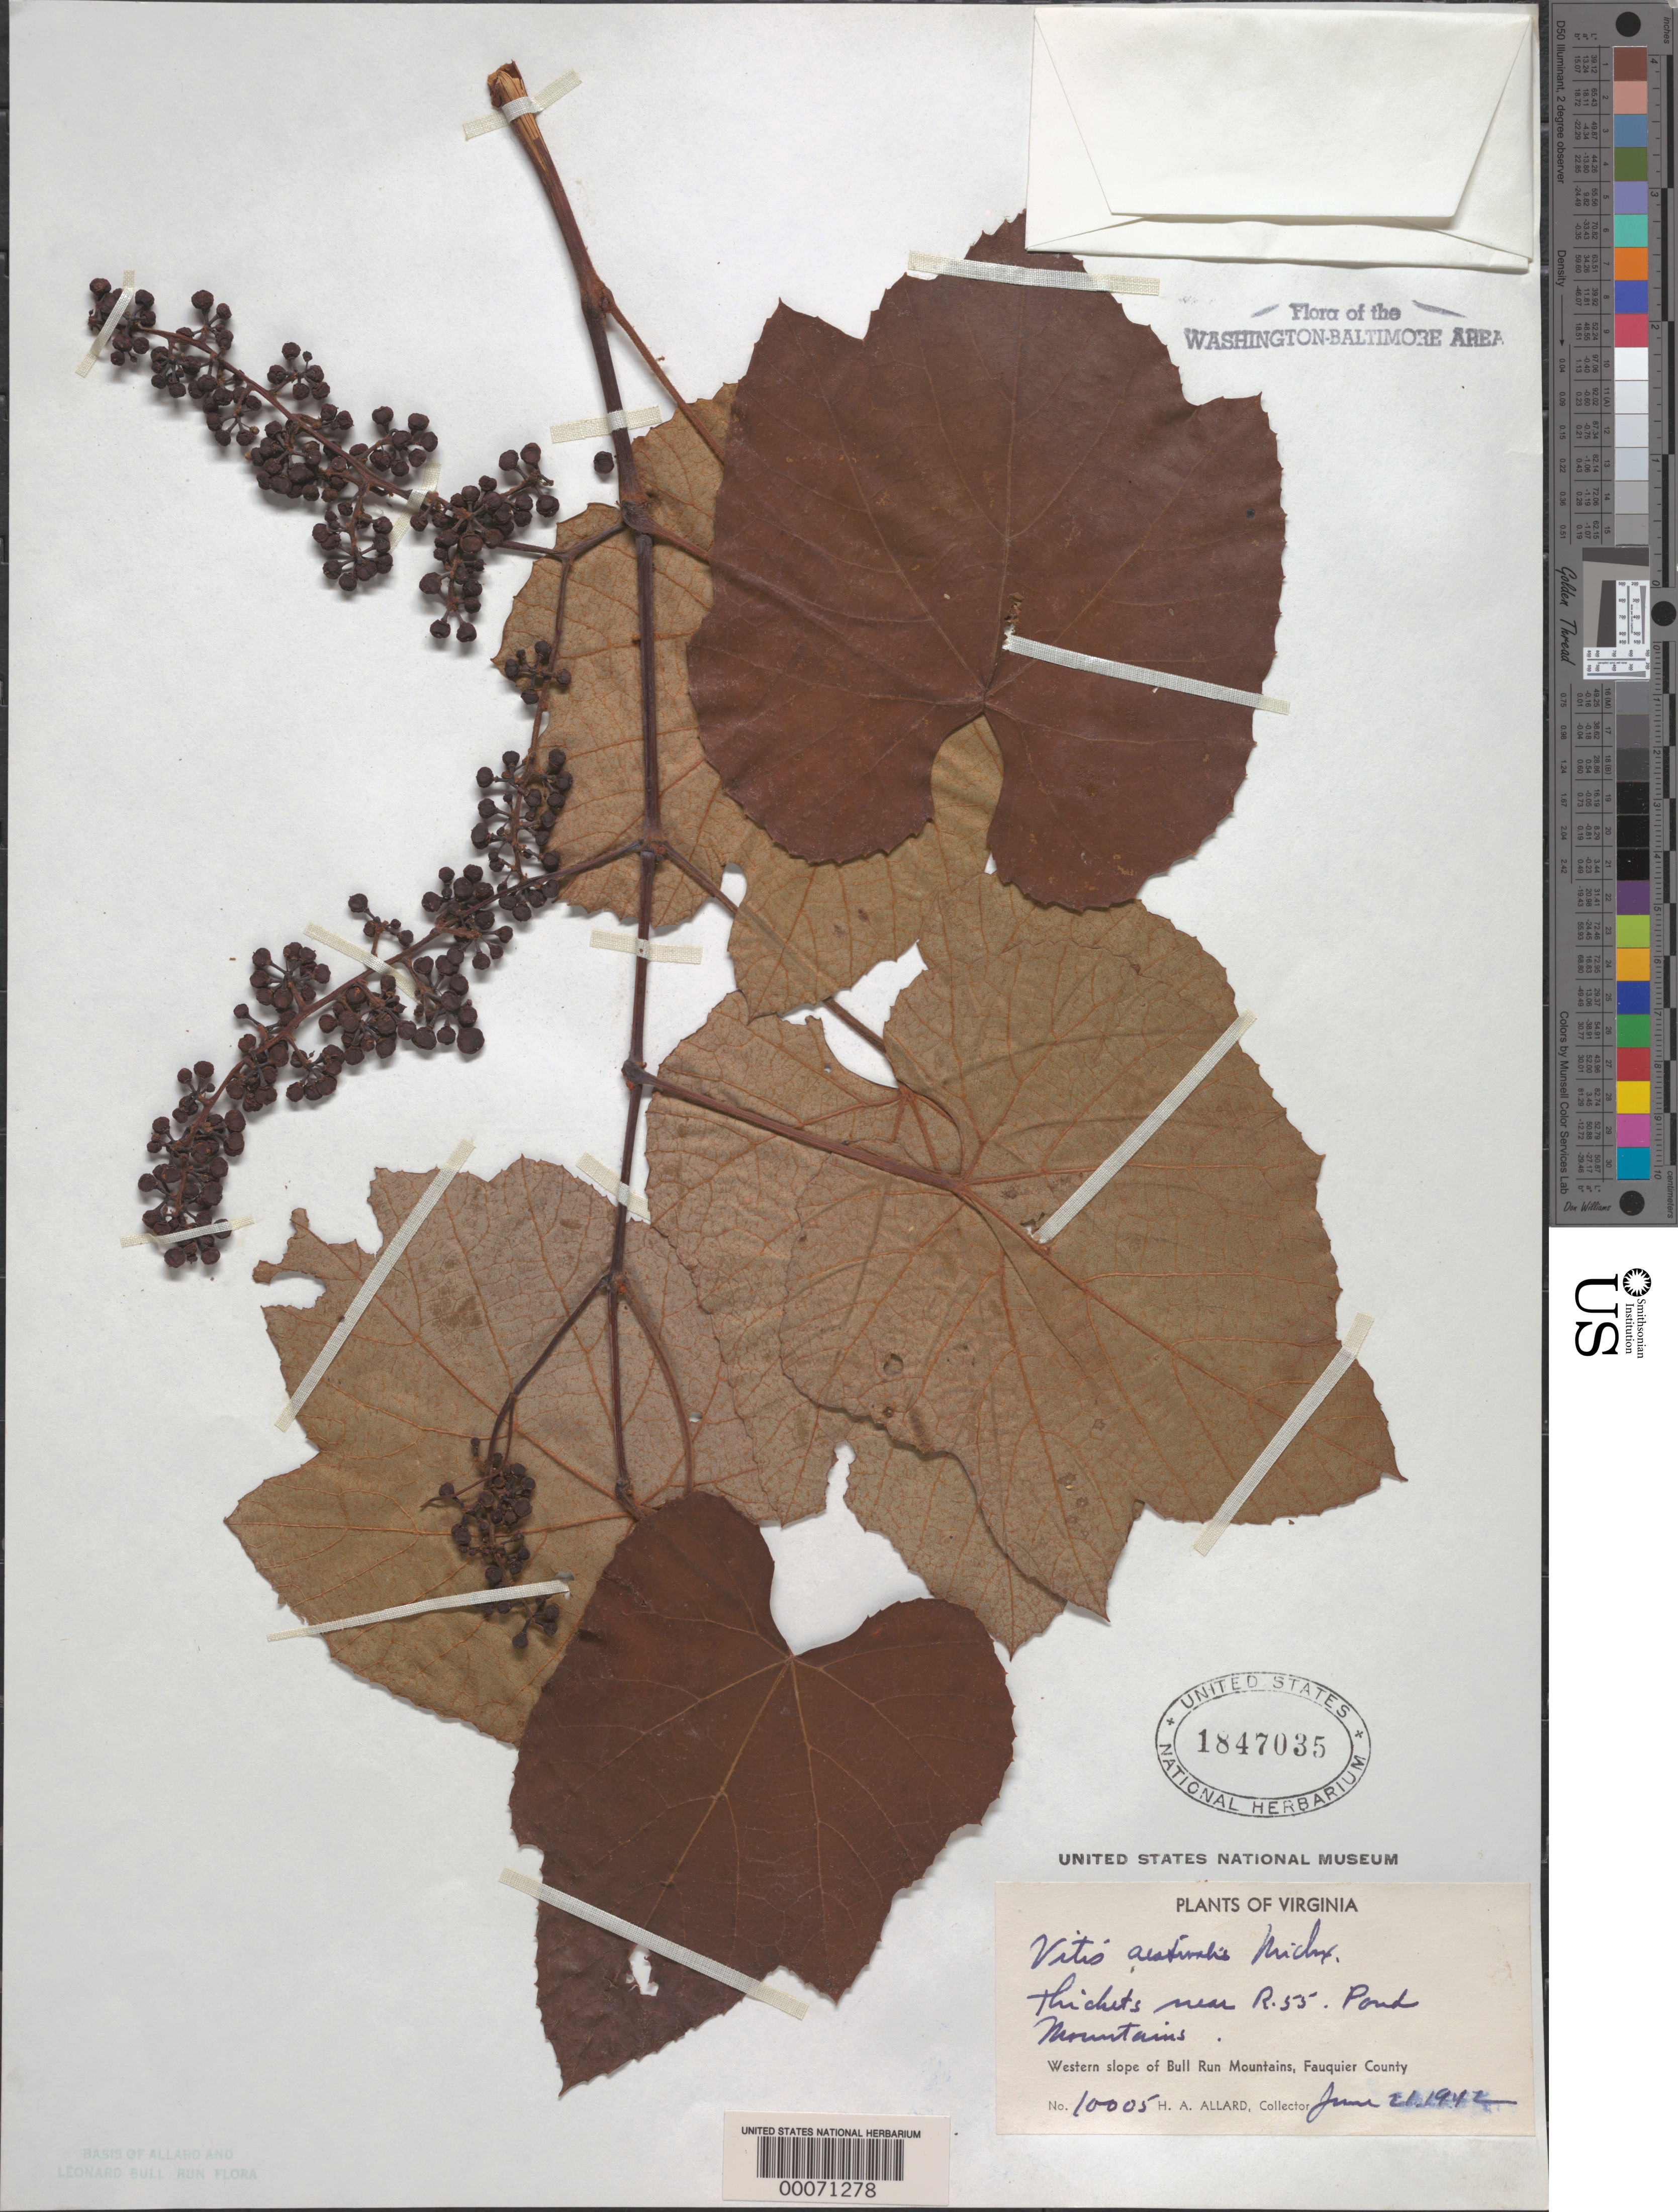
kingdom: Plantae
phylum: Tracheophyta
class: Magnoliopsida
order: Vitales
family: Vitaceae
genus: Vitis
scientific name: Vitis aestivalis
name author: Michx.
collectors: H. A. Allard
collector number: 10005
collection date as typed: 21 Jun 1942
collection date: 1942-06-21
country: United States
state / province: Virginia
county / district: Fauquier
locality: Route 55 vicinity, Pond Mountain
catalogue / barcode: US 1847035